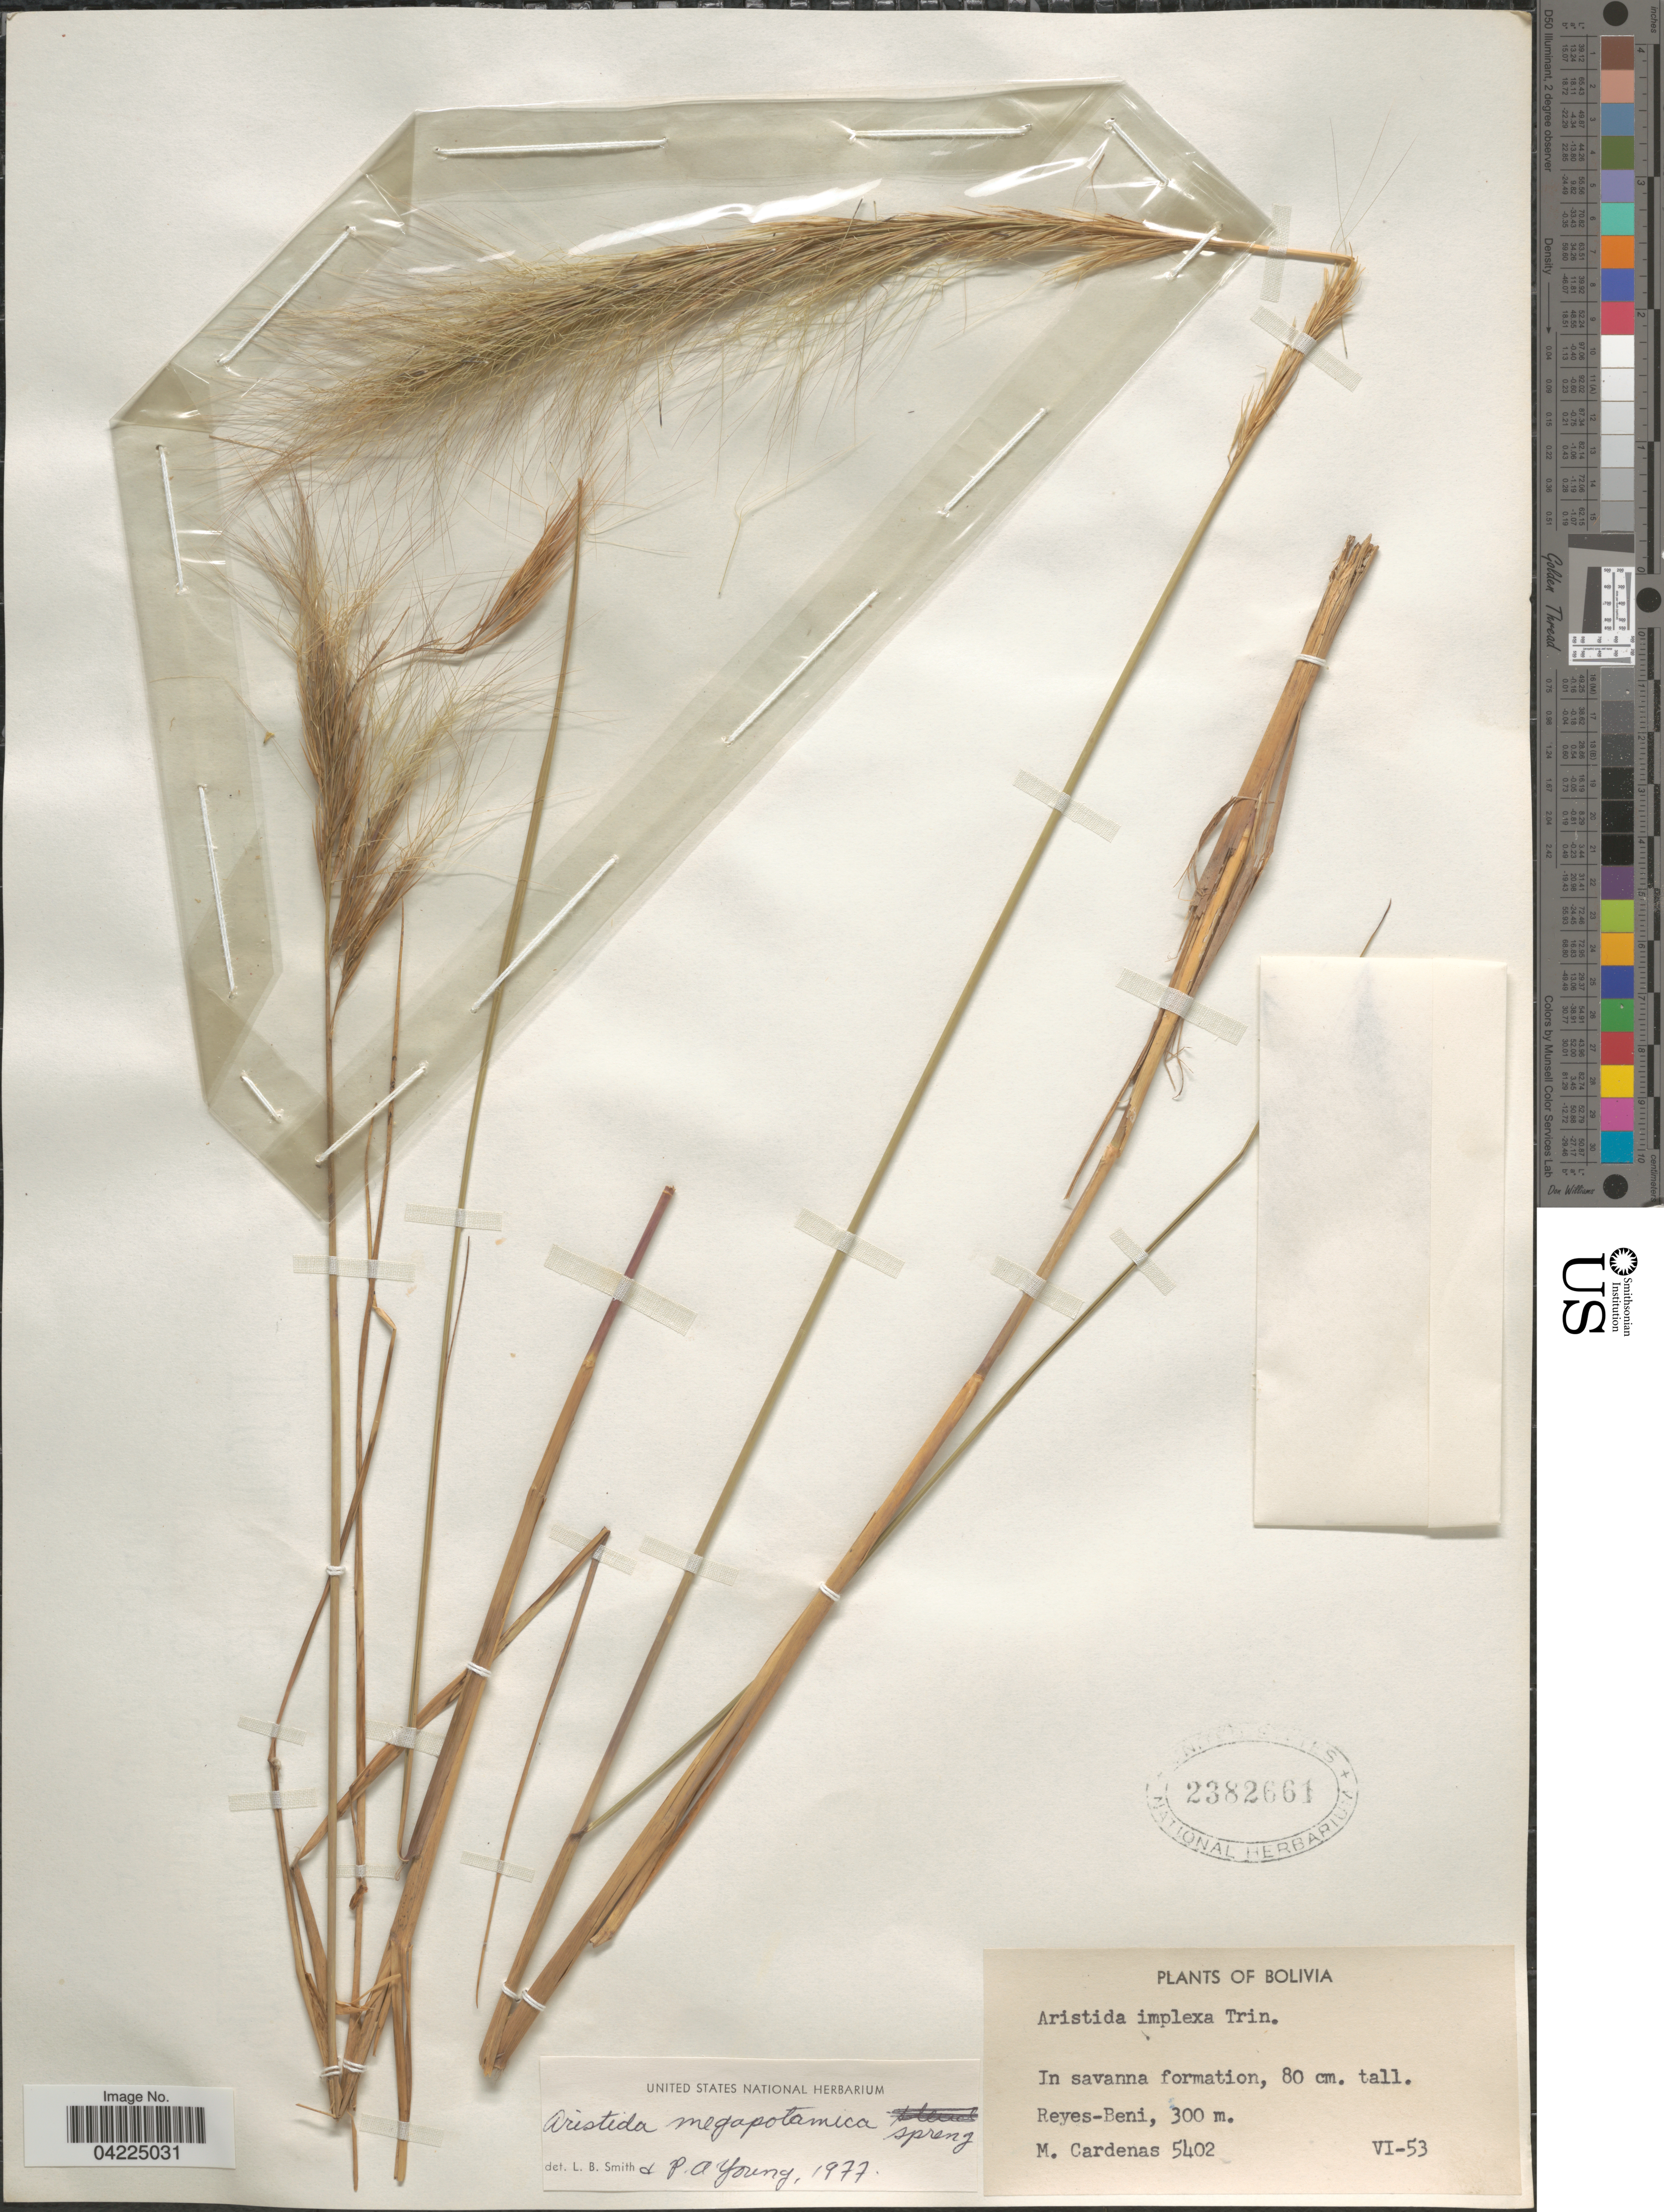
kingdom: Plantae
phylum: Tracheophyta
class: Liliopsida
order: Poales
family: Poaceae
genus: Aristida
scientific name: Aristida megapotamica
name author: Spreng.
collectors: M. Cárdenas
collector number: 5402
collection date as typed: Transcribed d/m/y: /6/53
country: Bolivia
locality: In savanna formation. Reyes-Beni.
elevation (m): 300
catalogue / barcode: US 2382661